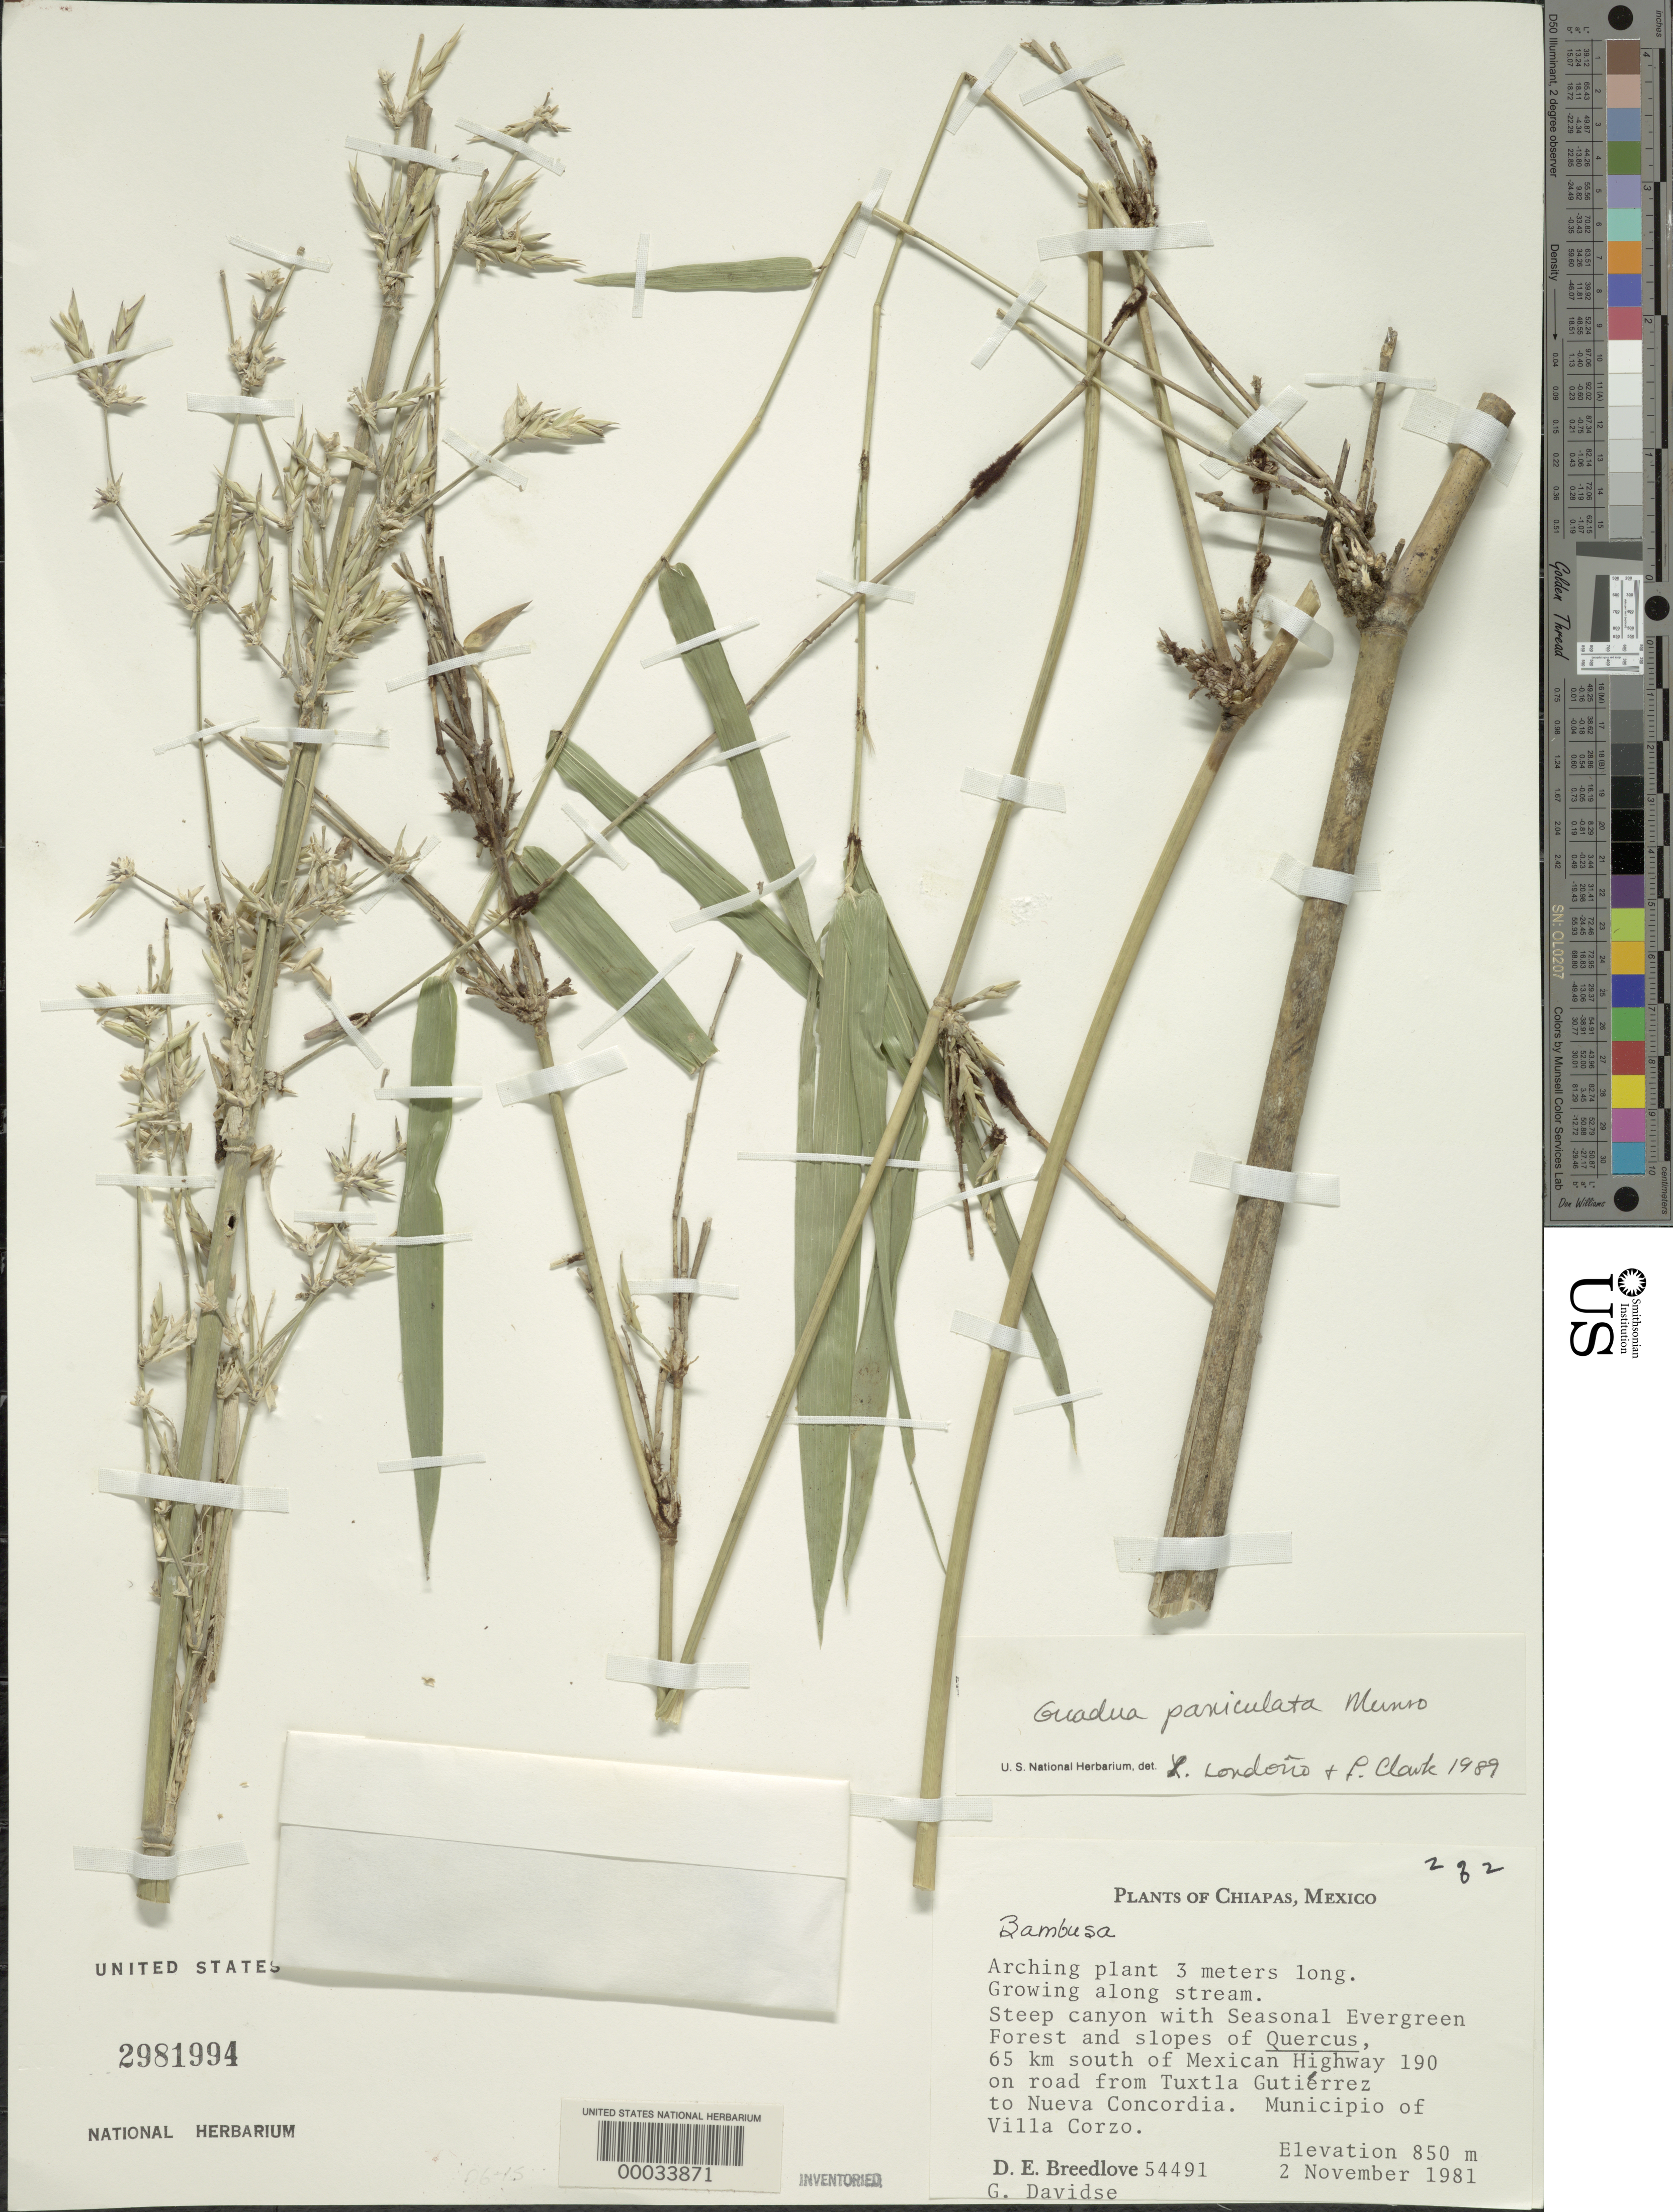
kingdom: Plantae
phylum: Tracheophyta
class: Liliopsida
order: Poales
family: Poaceae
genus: Guadua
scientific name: Guadua refracta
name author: Munro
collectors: D. E. Breedlove & G. Davidse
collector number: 54491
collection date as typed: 02 Nov 1981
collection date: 1981-11-02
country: Mexico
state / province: Chiapas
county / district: Villa Corzo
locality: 65 km S of Mex 190 on road from Tuxtla Gutierrez to Nueva Concordia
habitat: Steep canyon with seaonal evergreen forest and slopes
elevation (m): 850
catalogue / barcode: US 2981994